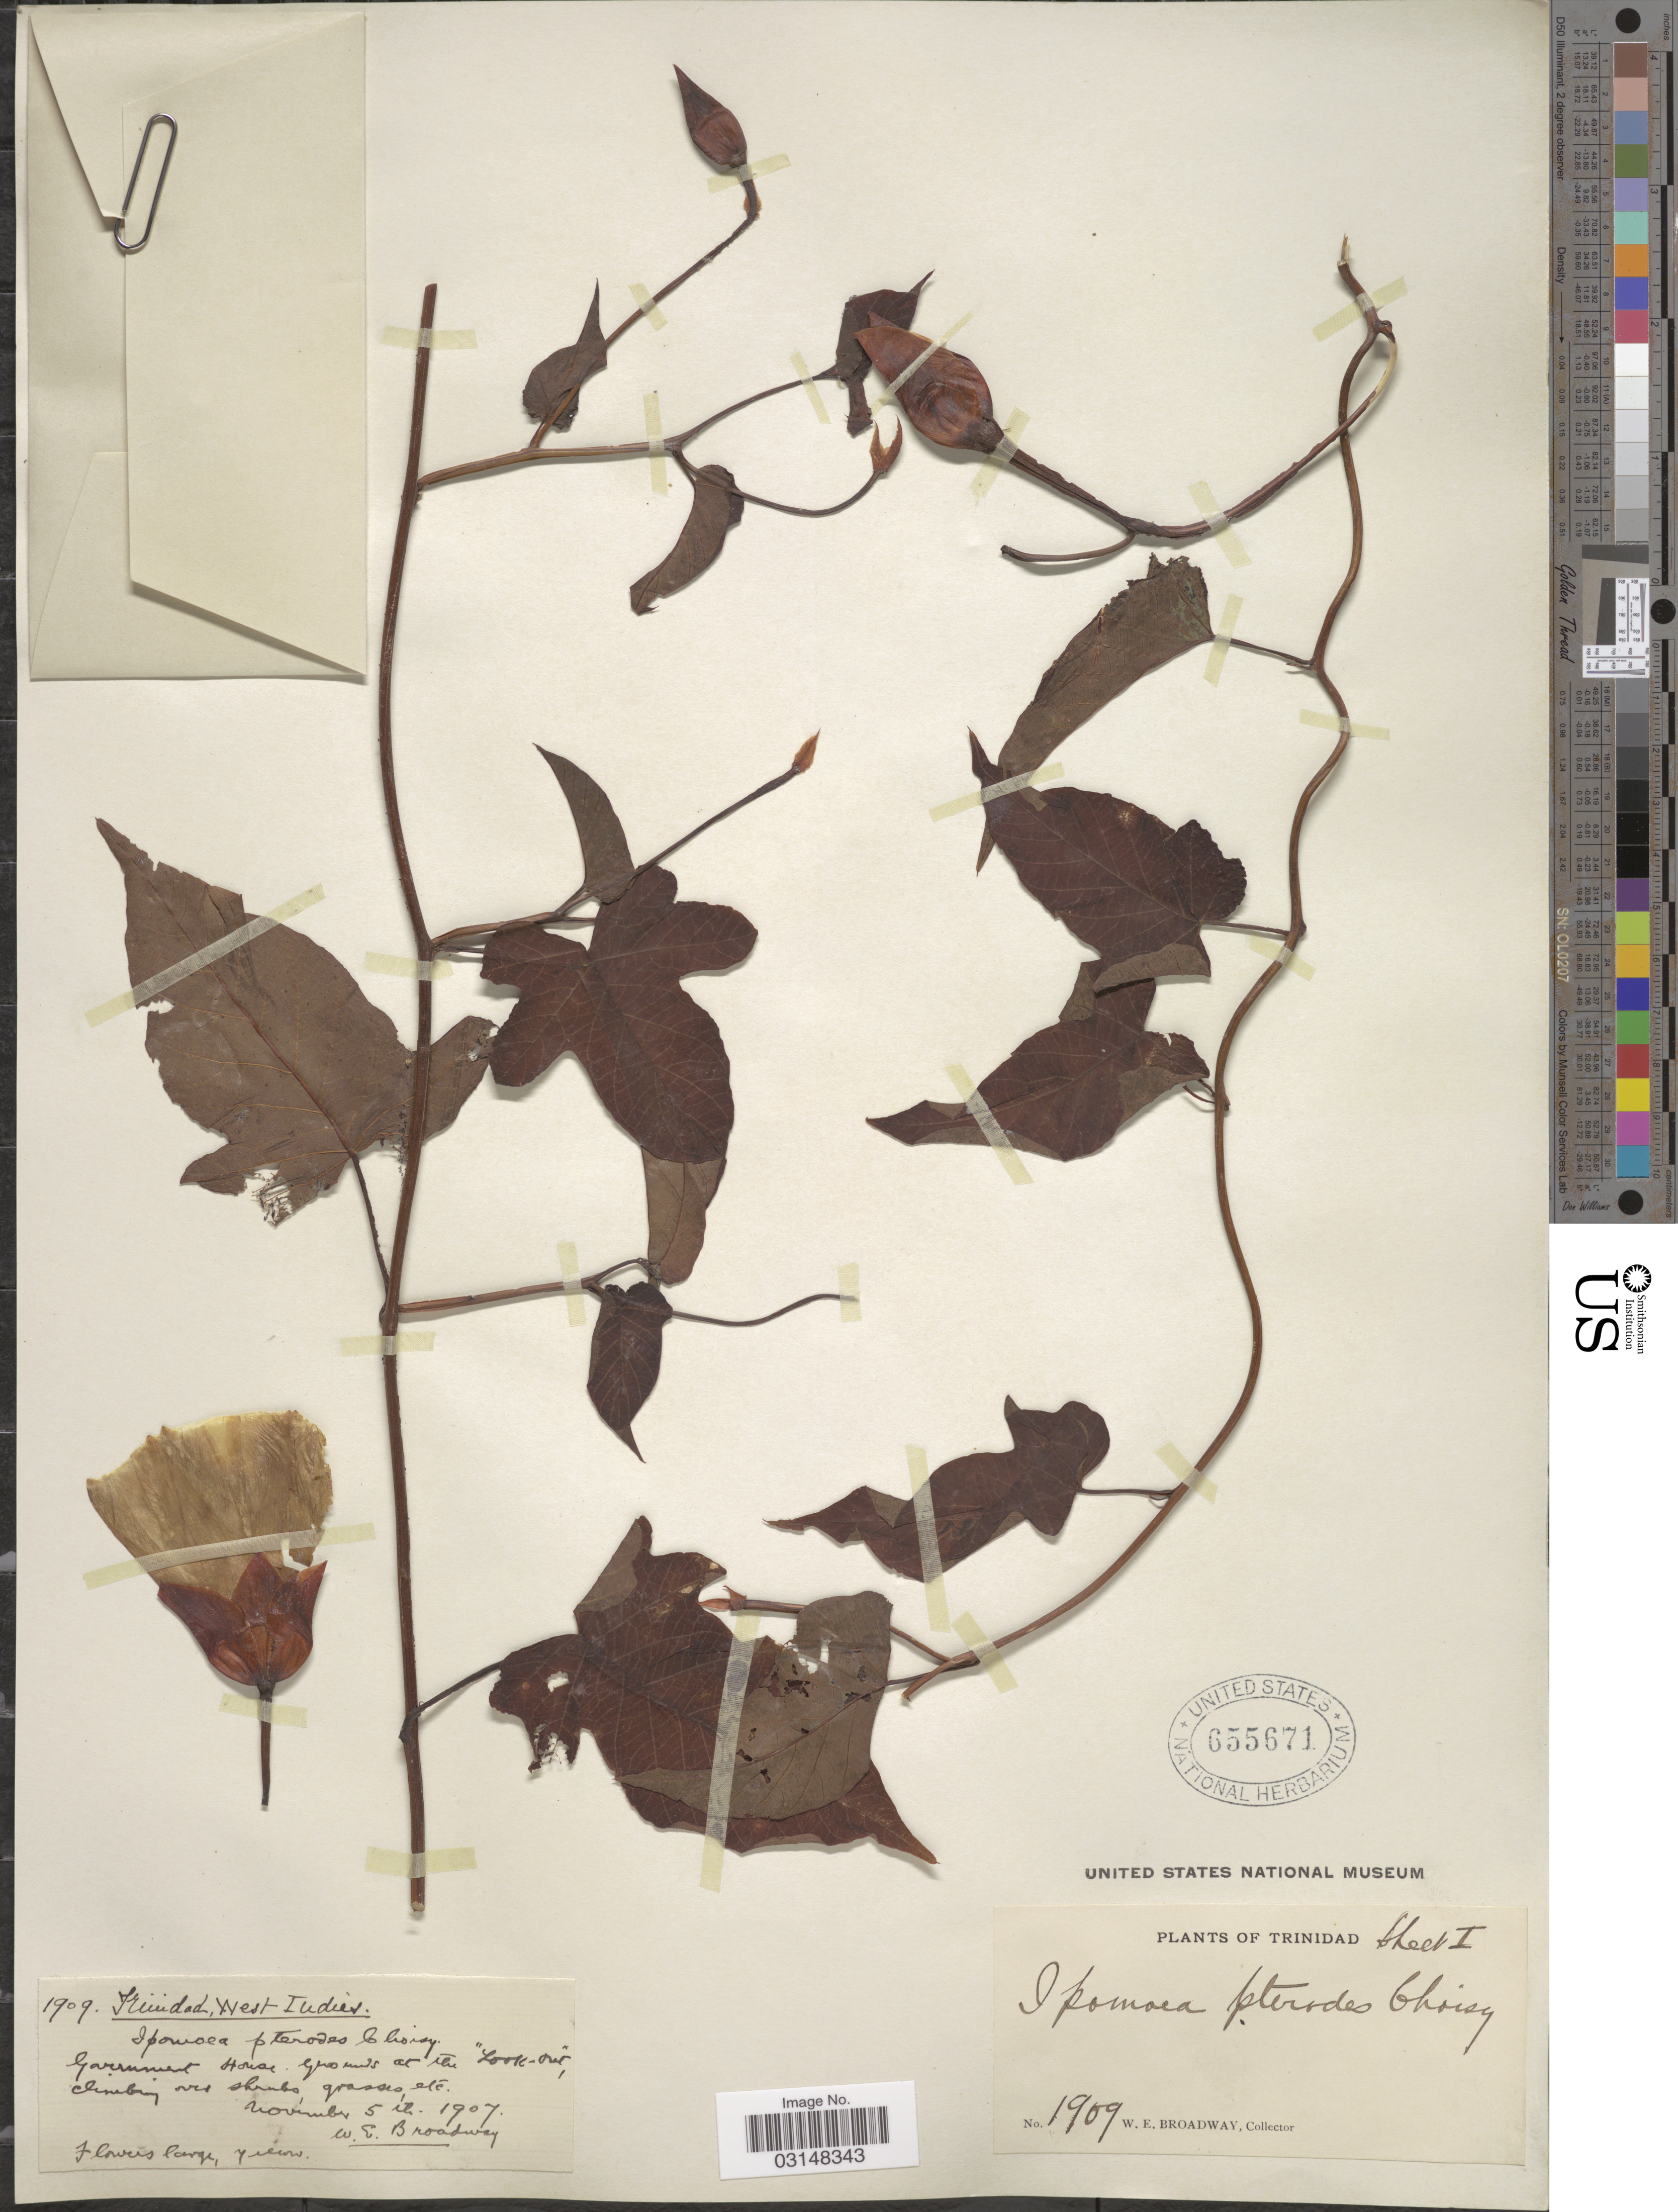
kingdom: Plantae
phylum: Tracheophyta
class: Magnoliopsida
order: Solanales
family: Convolvulaceae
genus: Operculina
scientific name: Operculina alata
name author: (Ham.) Urb.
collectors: W. E. Broadway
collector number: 1909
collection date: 1907-11-05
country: Trinidad and Tobago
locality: Trinidad, Government House Grounds at the "Look-Out".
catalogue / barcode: US 655671